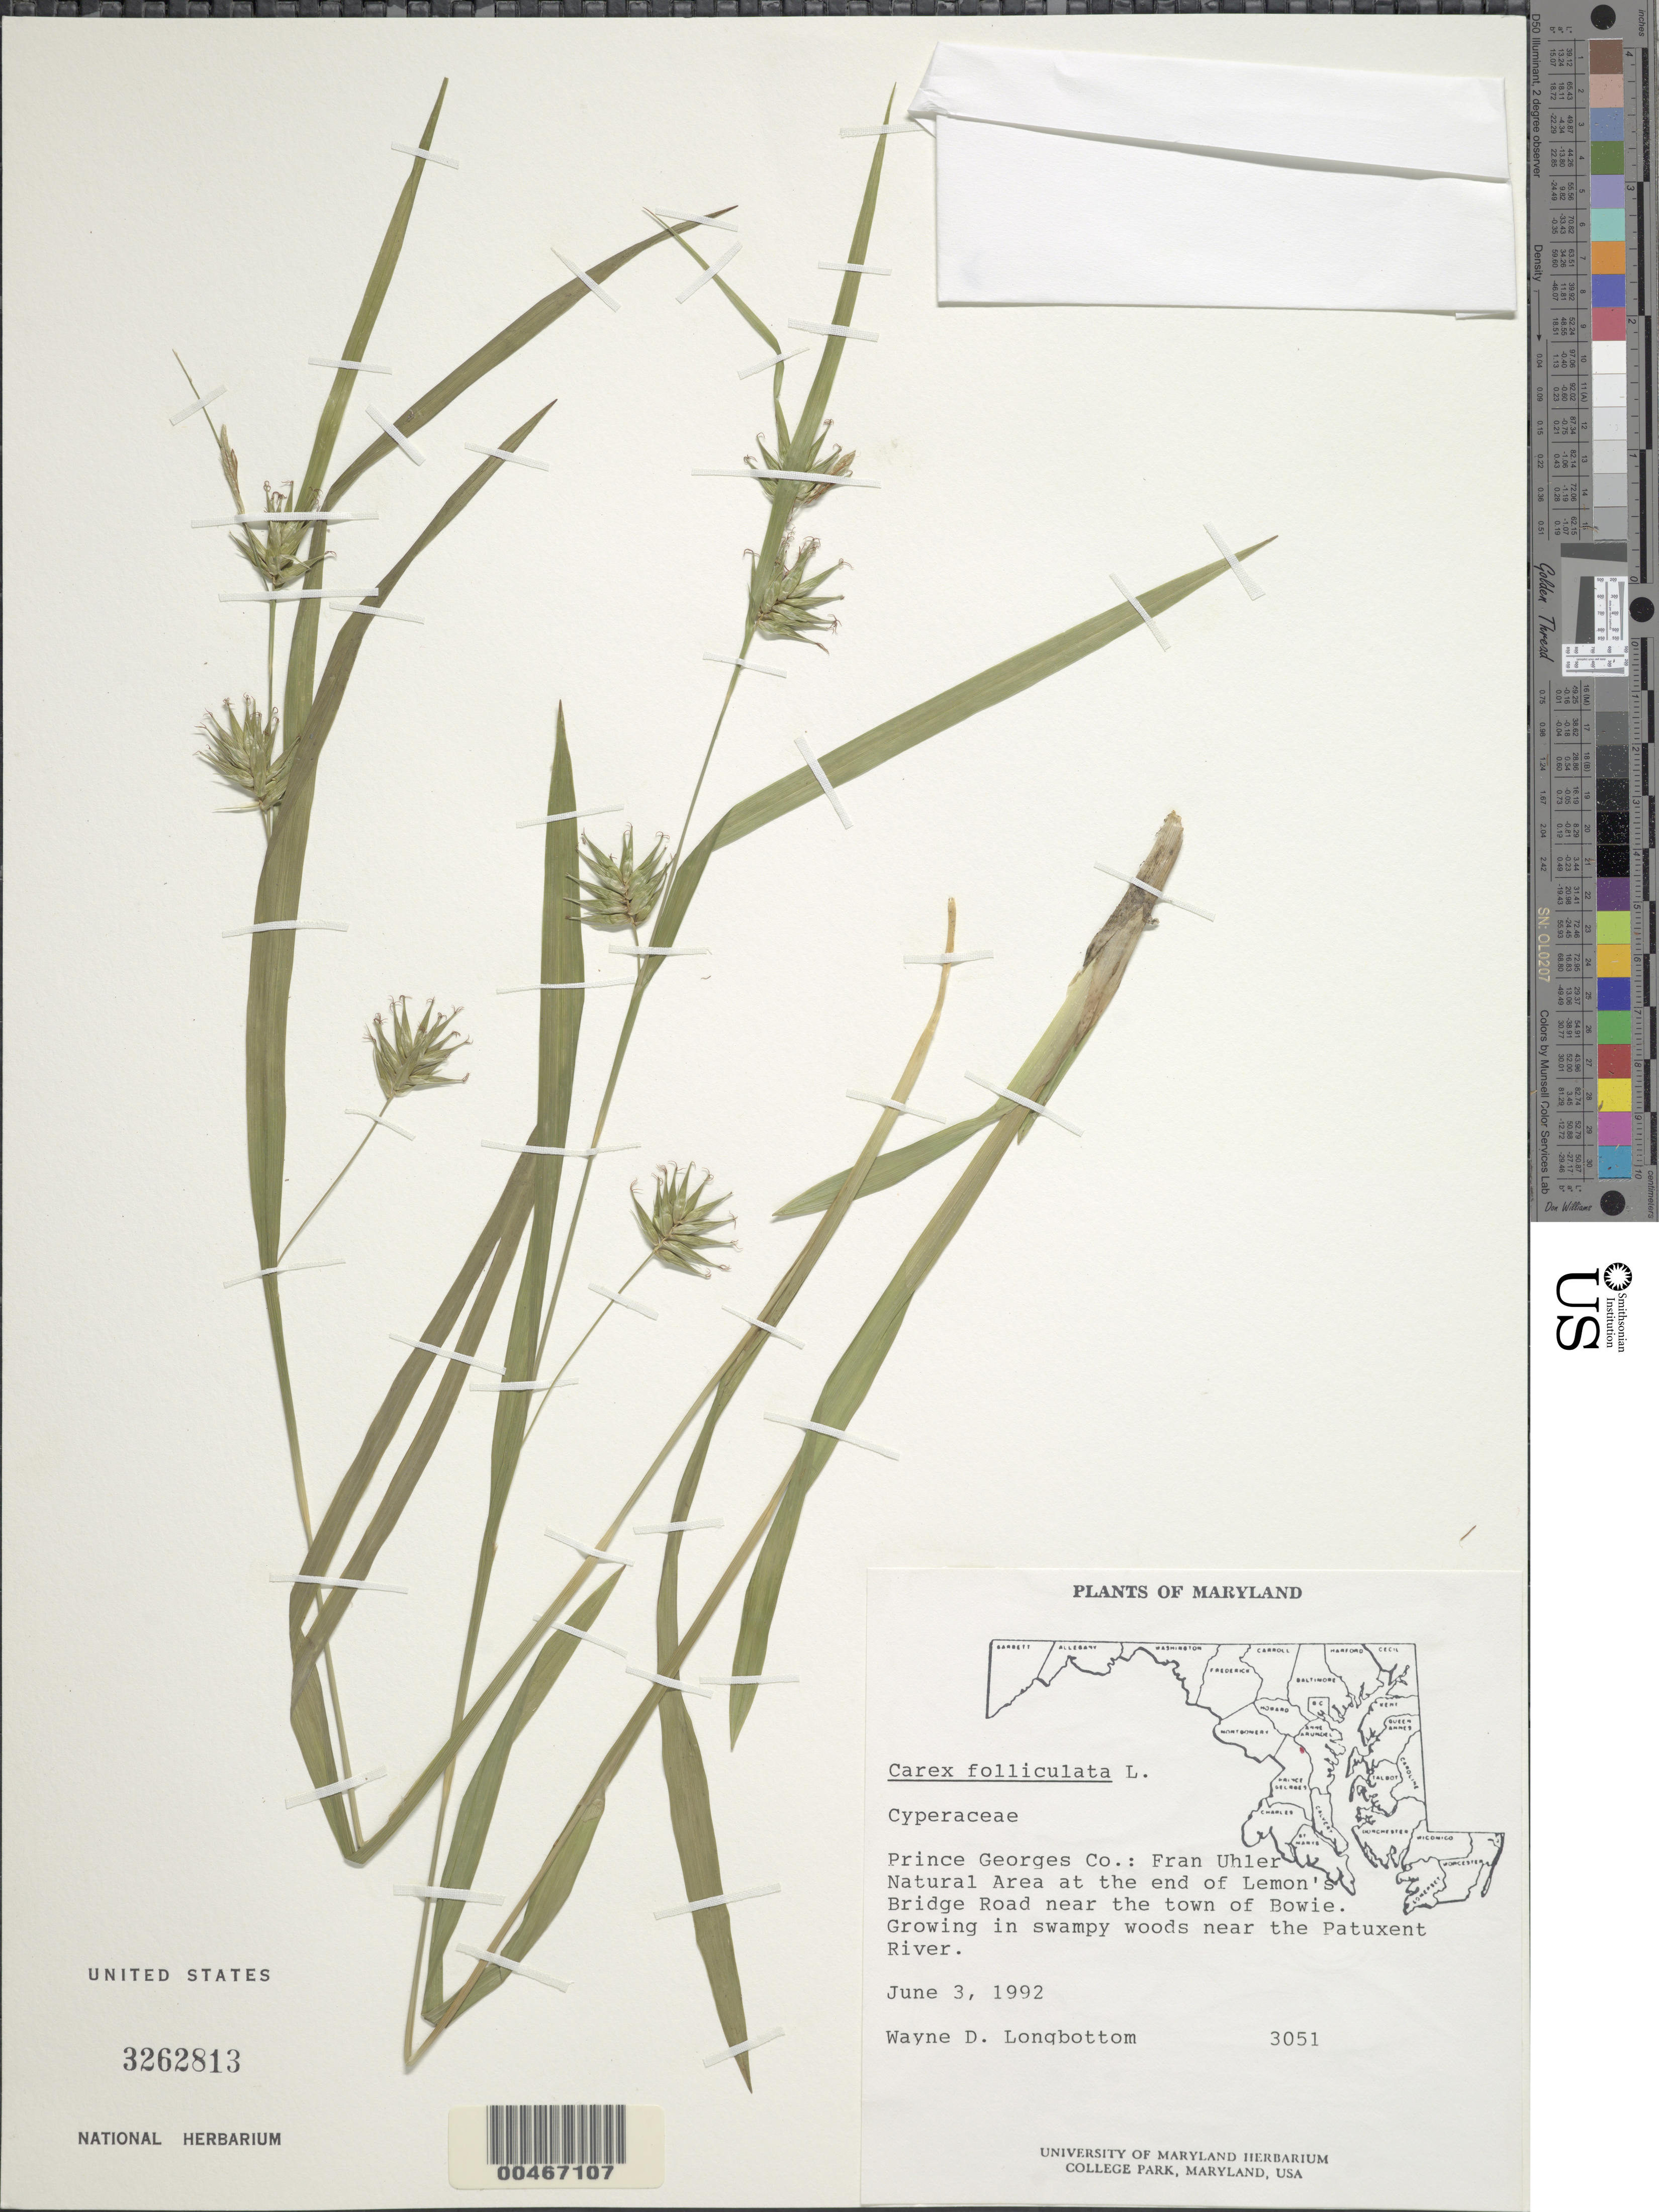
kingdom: Plantae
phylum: Tracheophyta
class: Liliopsida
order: Poales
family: Cyperaceae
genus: Carex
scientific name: Carex folliculata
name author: L.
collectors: W. D. Longbottom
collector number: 3051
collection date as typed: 03 Jun 1992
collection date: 1992-06-03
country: United States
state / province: Maryland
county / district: Prince George's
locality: Near Bowie, Fran Uhler Natural Area at the end of Lemon's Bridge Road on the Patuxent River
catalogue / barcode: US 3262813